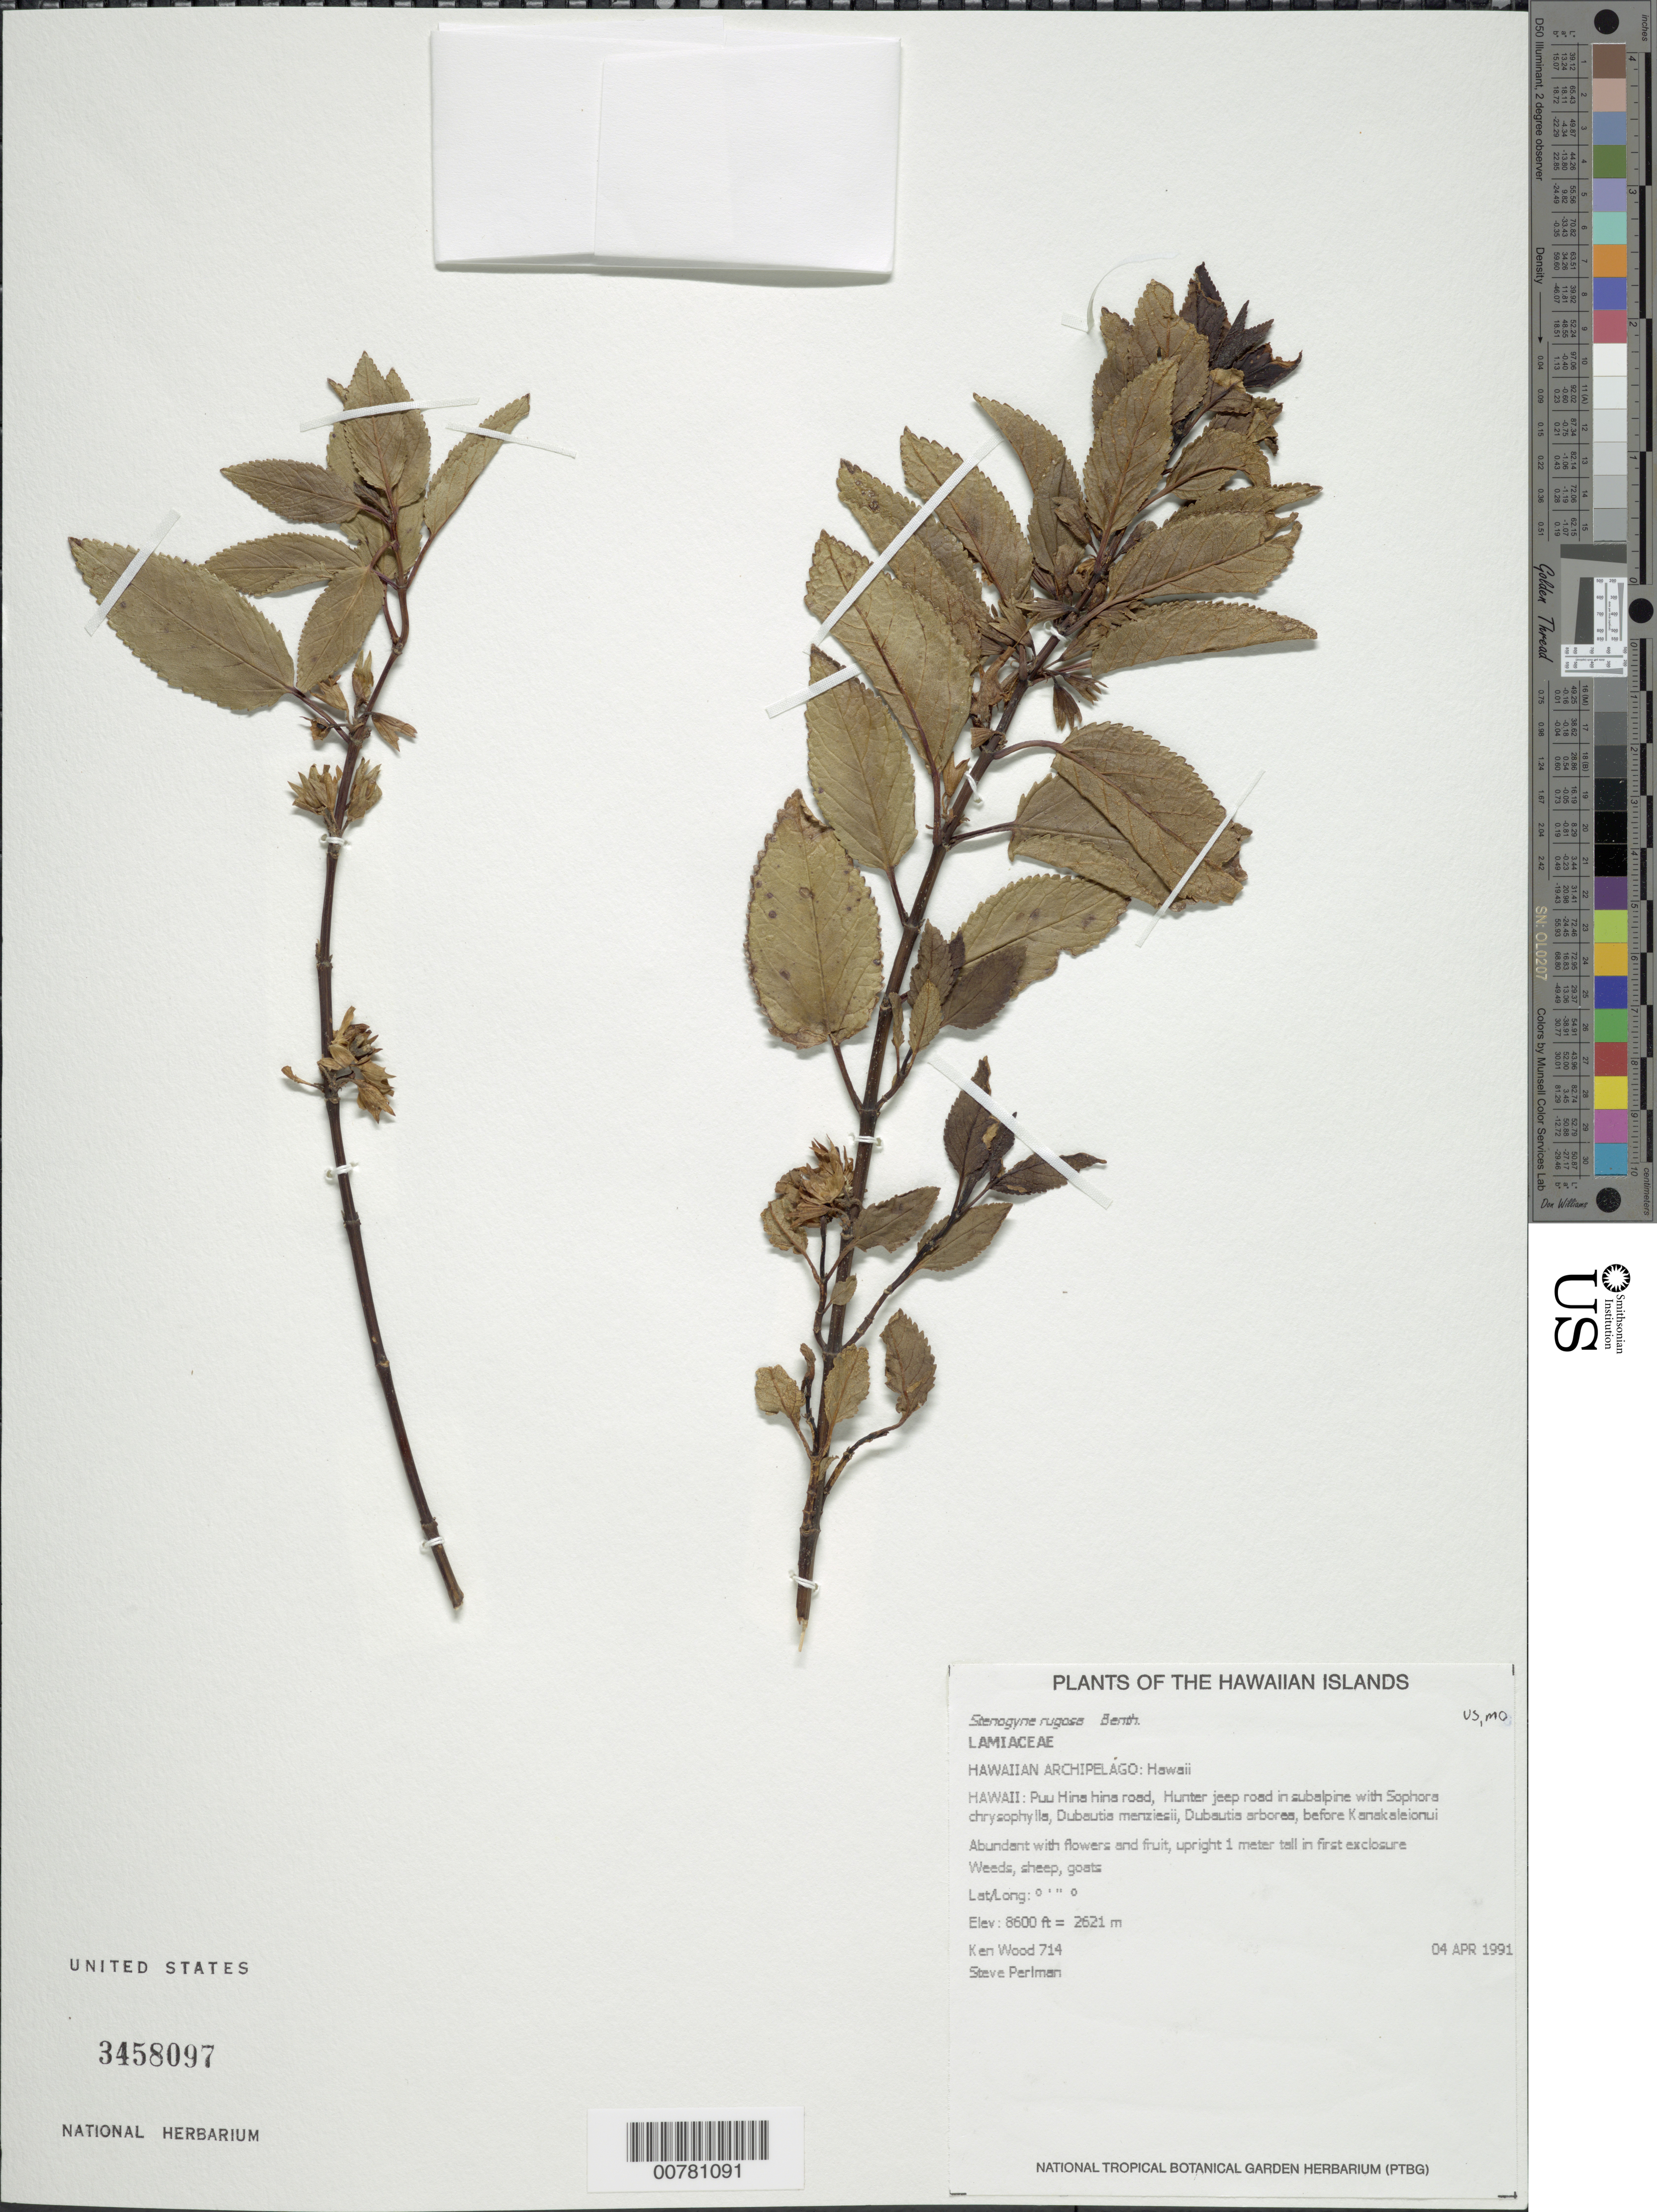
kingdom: Plantae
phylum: Tracheophyta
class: Magnoliopsida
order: Lamiales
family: Lamiaceae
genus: Stenogyne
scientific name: Stenogyne rugosa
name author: Benth.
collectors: K. R. Wood & S. P. Perlman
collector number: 714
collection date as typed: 4 Apr 1991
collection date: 1991-04-04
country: United States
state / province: Hawaii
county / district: Hawaii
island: Hawaii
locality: Puu Hina Hina road, .5 miles up Hunter jeep road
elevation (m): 2621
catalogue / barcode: US 3458097